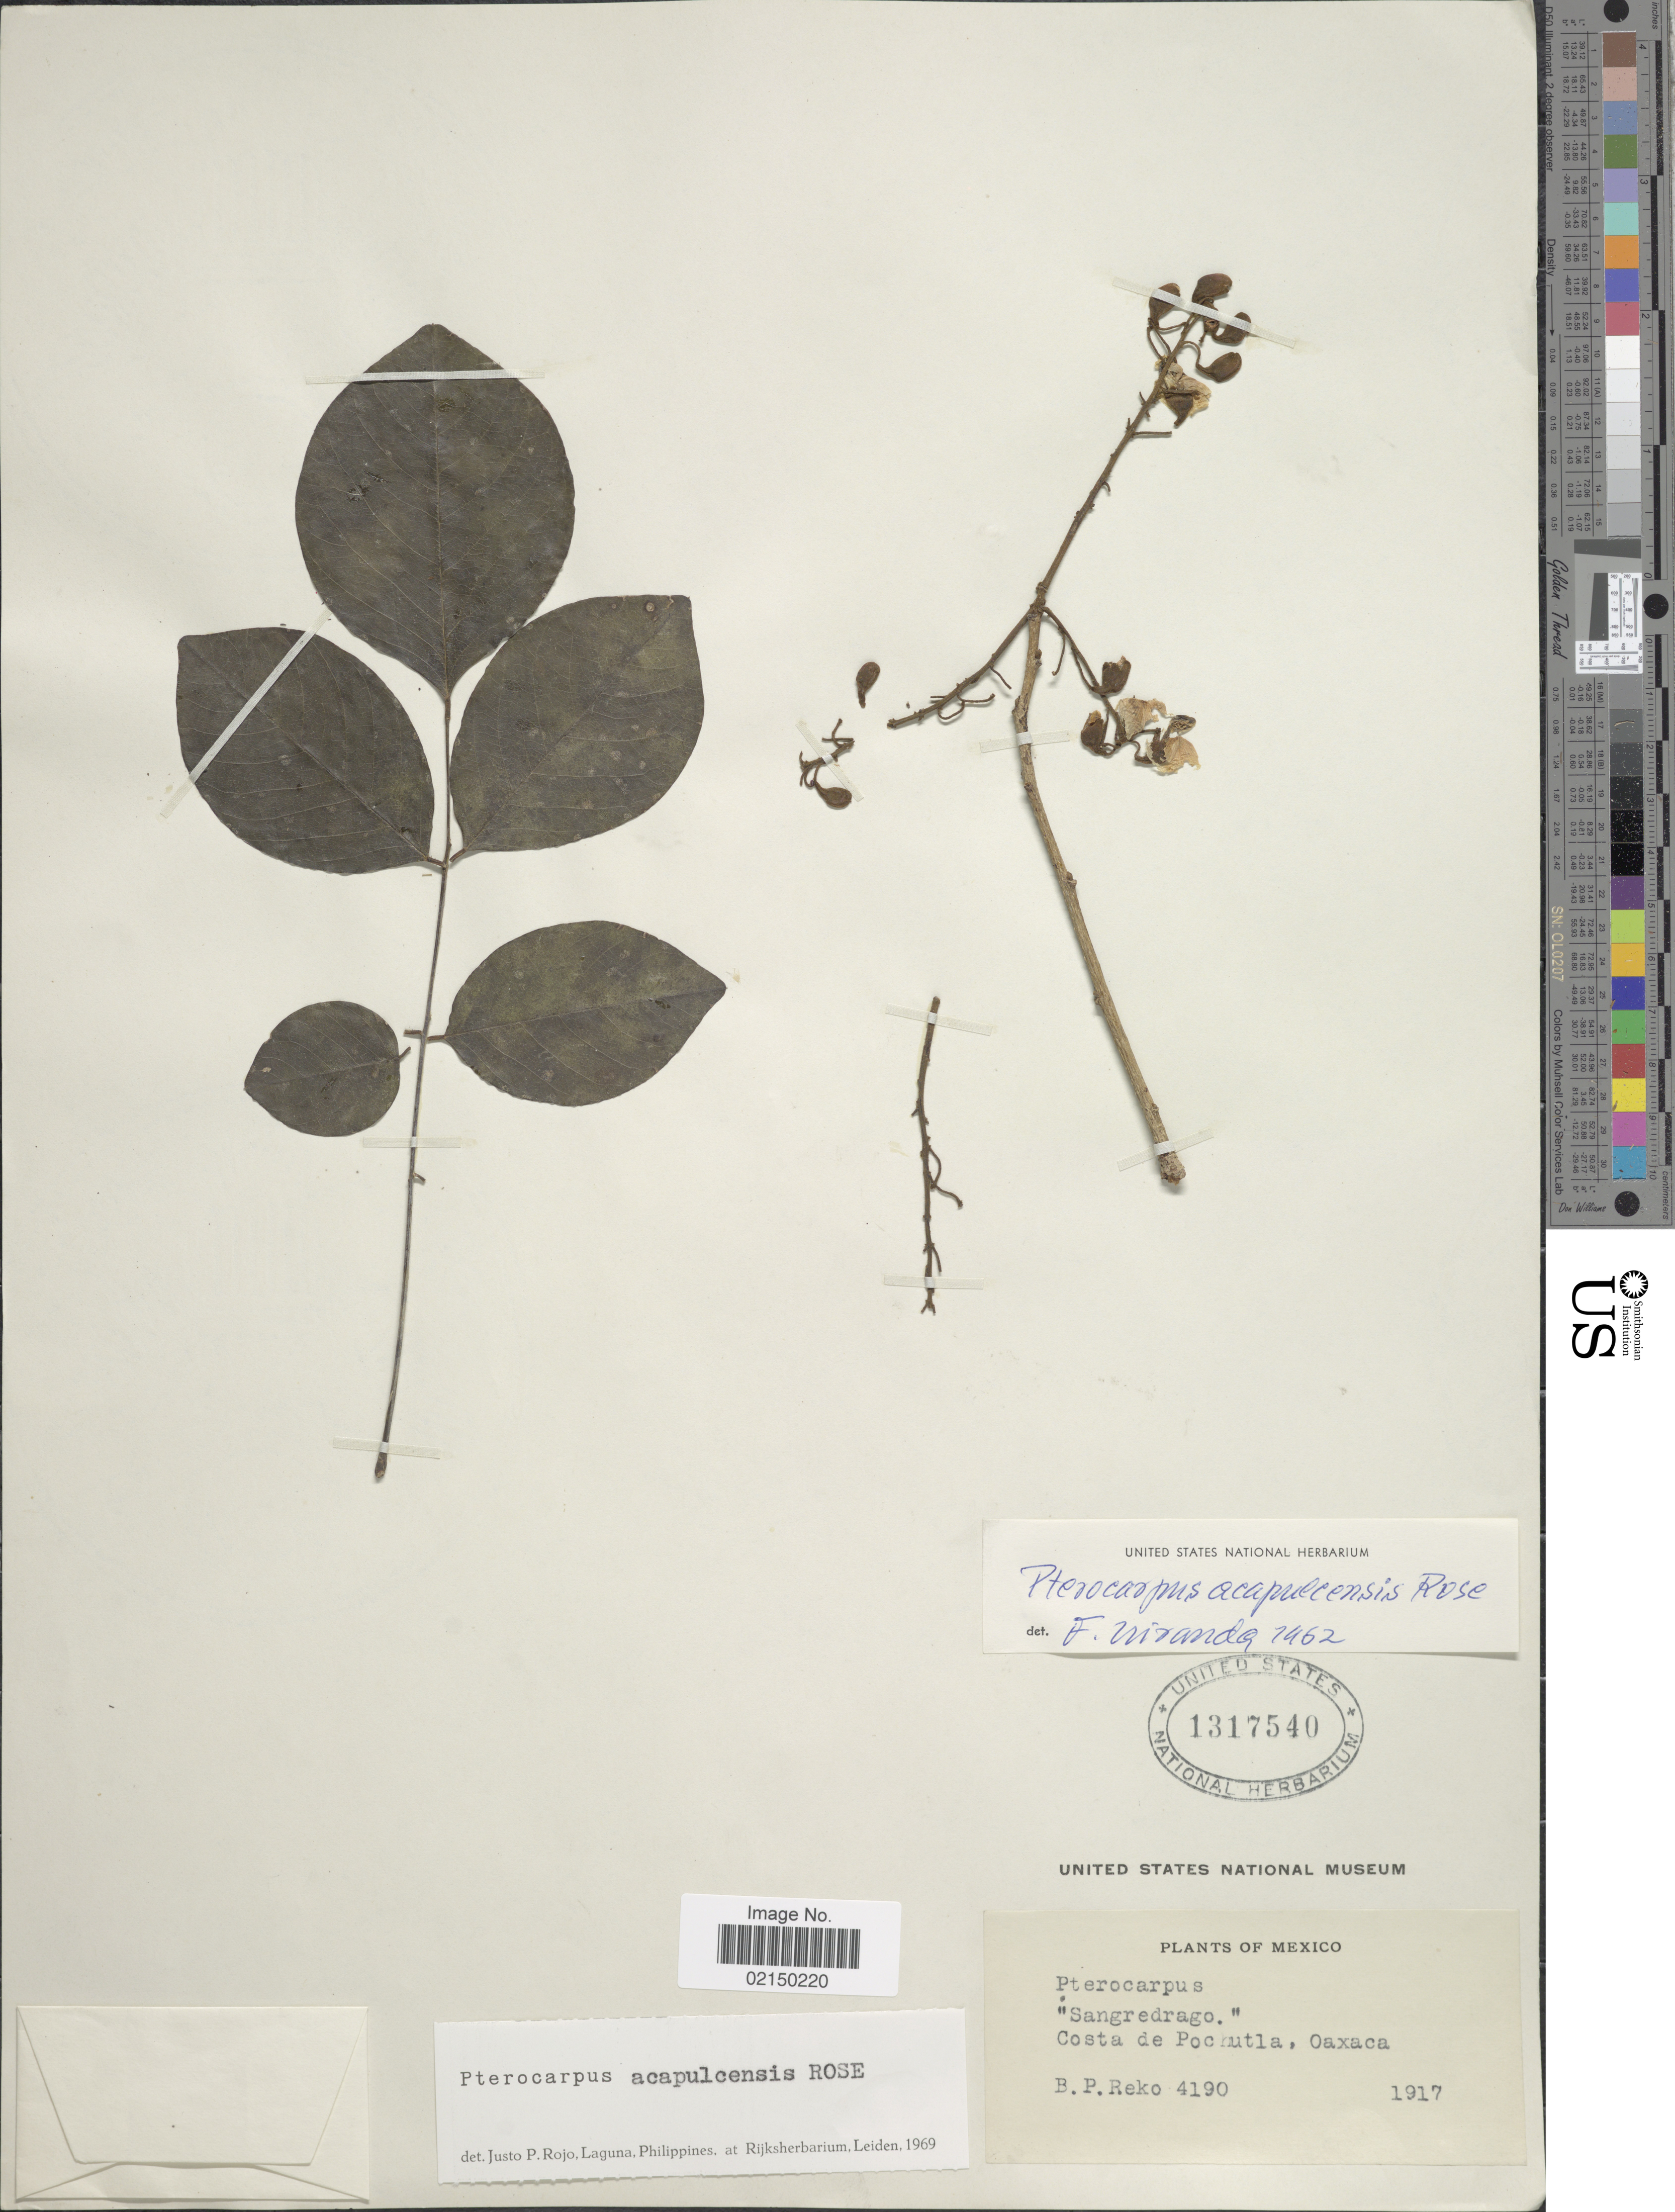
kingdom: Plantae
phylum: Tracheophyta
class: Magnoliopsida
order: Fabales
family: Fabaceae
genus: Pterocarpus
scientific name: Pterocarpus acapulcensis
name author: Rose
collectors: B. P. Reko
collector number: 4190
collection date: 1917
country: Mexico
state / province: Oaxaca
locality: Costa de Pochutla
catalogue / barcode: US 1317540